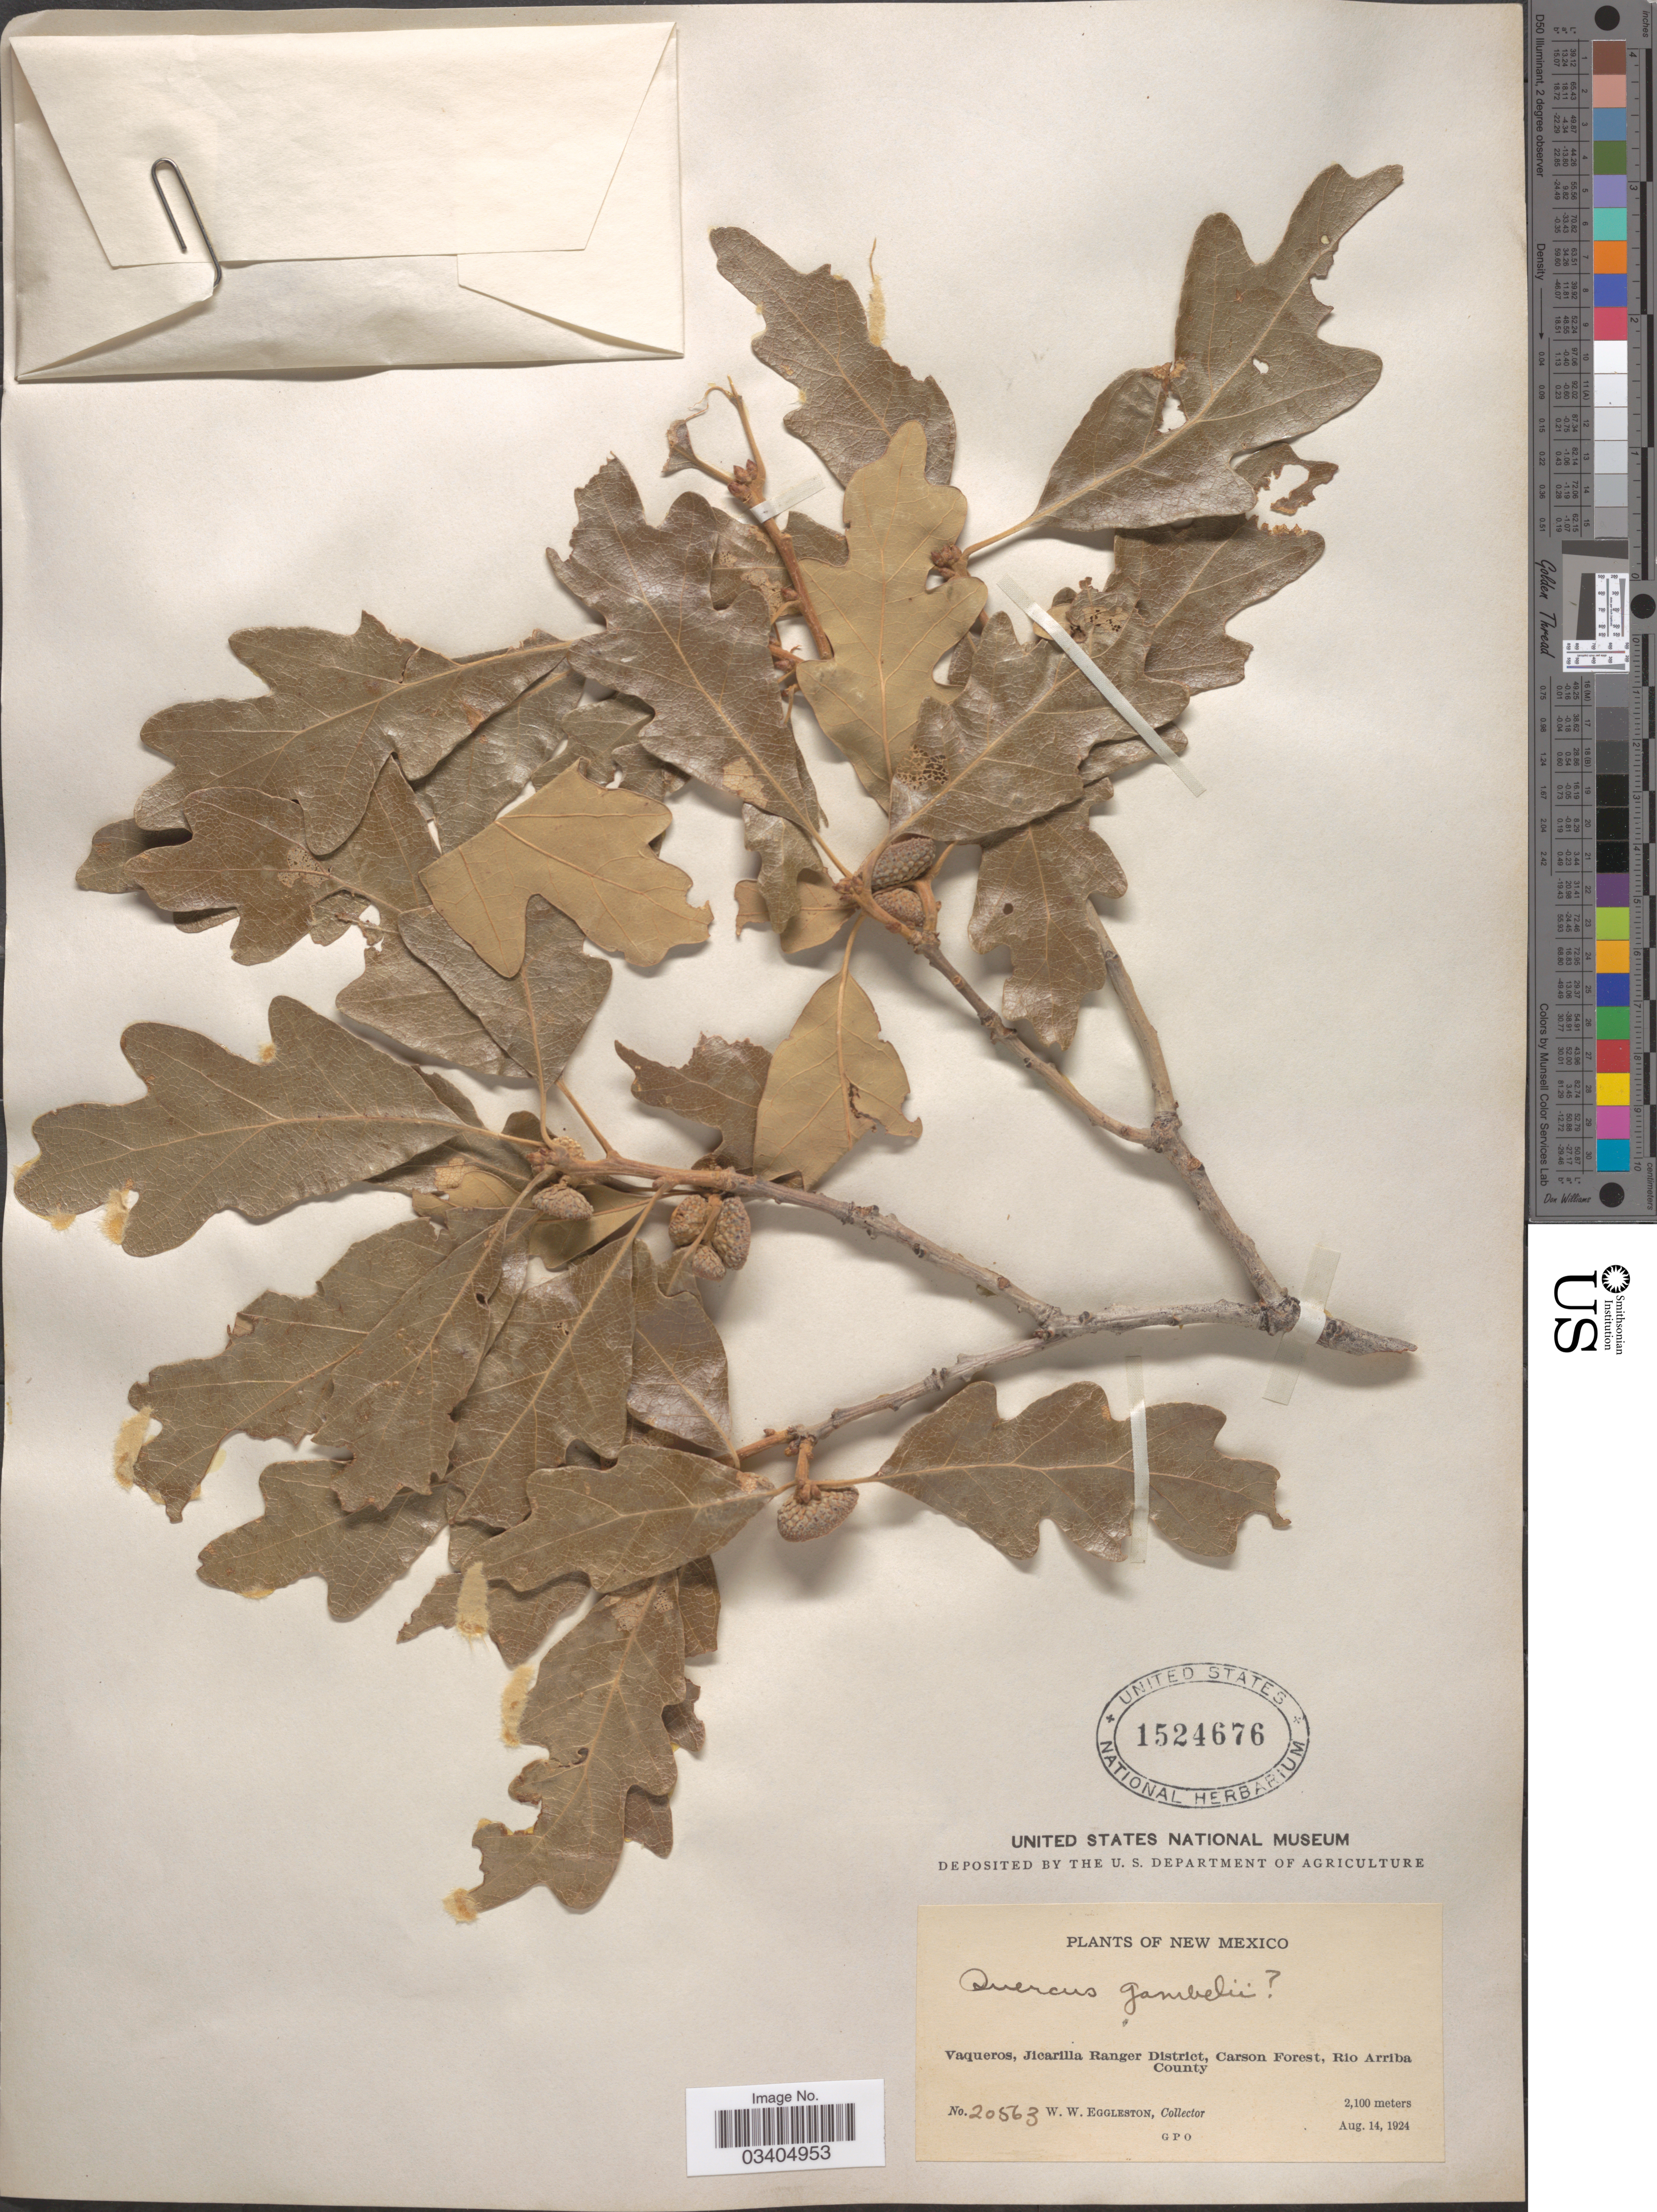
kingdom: Plantae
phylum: Tracheophyta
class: Magnoliopsida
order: Fagales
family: Fagaceae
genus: Quercus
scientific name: Quercus gambelii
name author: Nutt.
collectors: W. W. Eggleston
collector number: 20563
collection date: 1924-08-14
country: United States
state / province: New Mexico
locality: Vaqueros, Jicarilla Ranger District, Carson Forest, Rio Arriba County.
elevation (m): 2100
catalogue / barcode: US 1524676